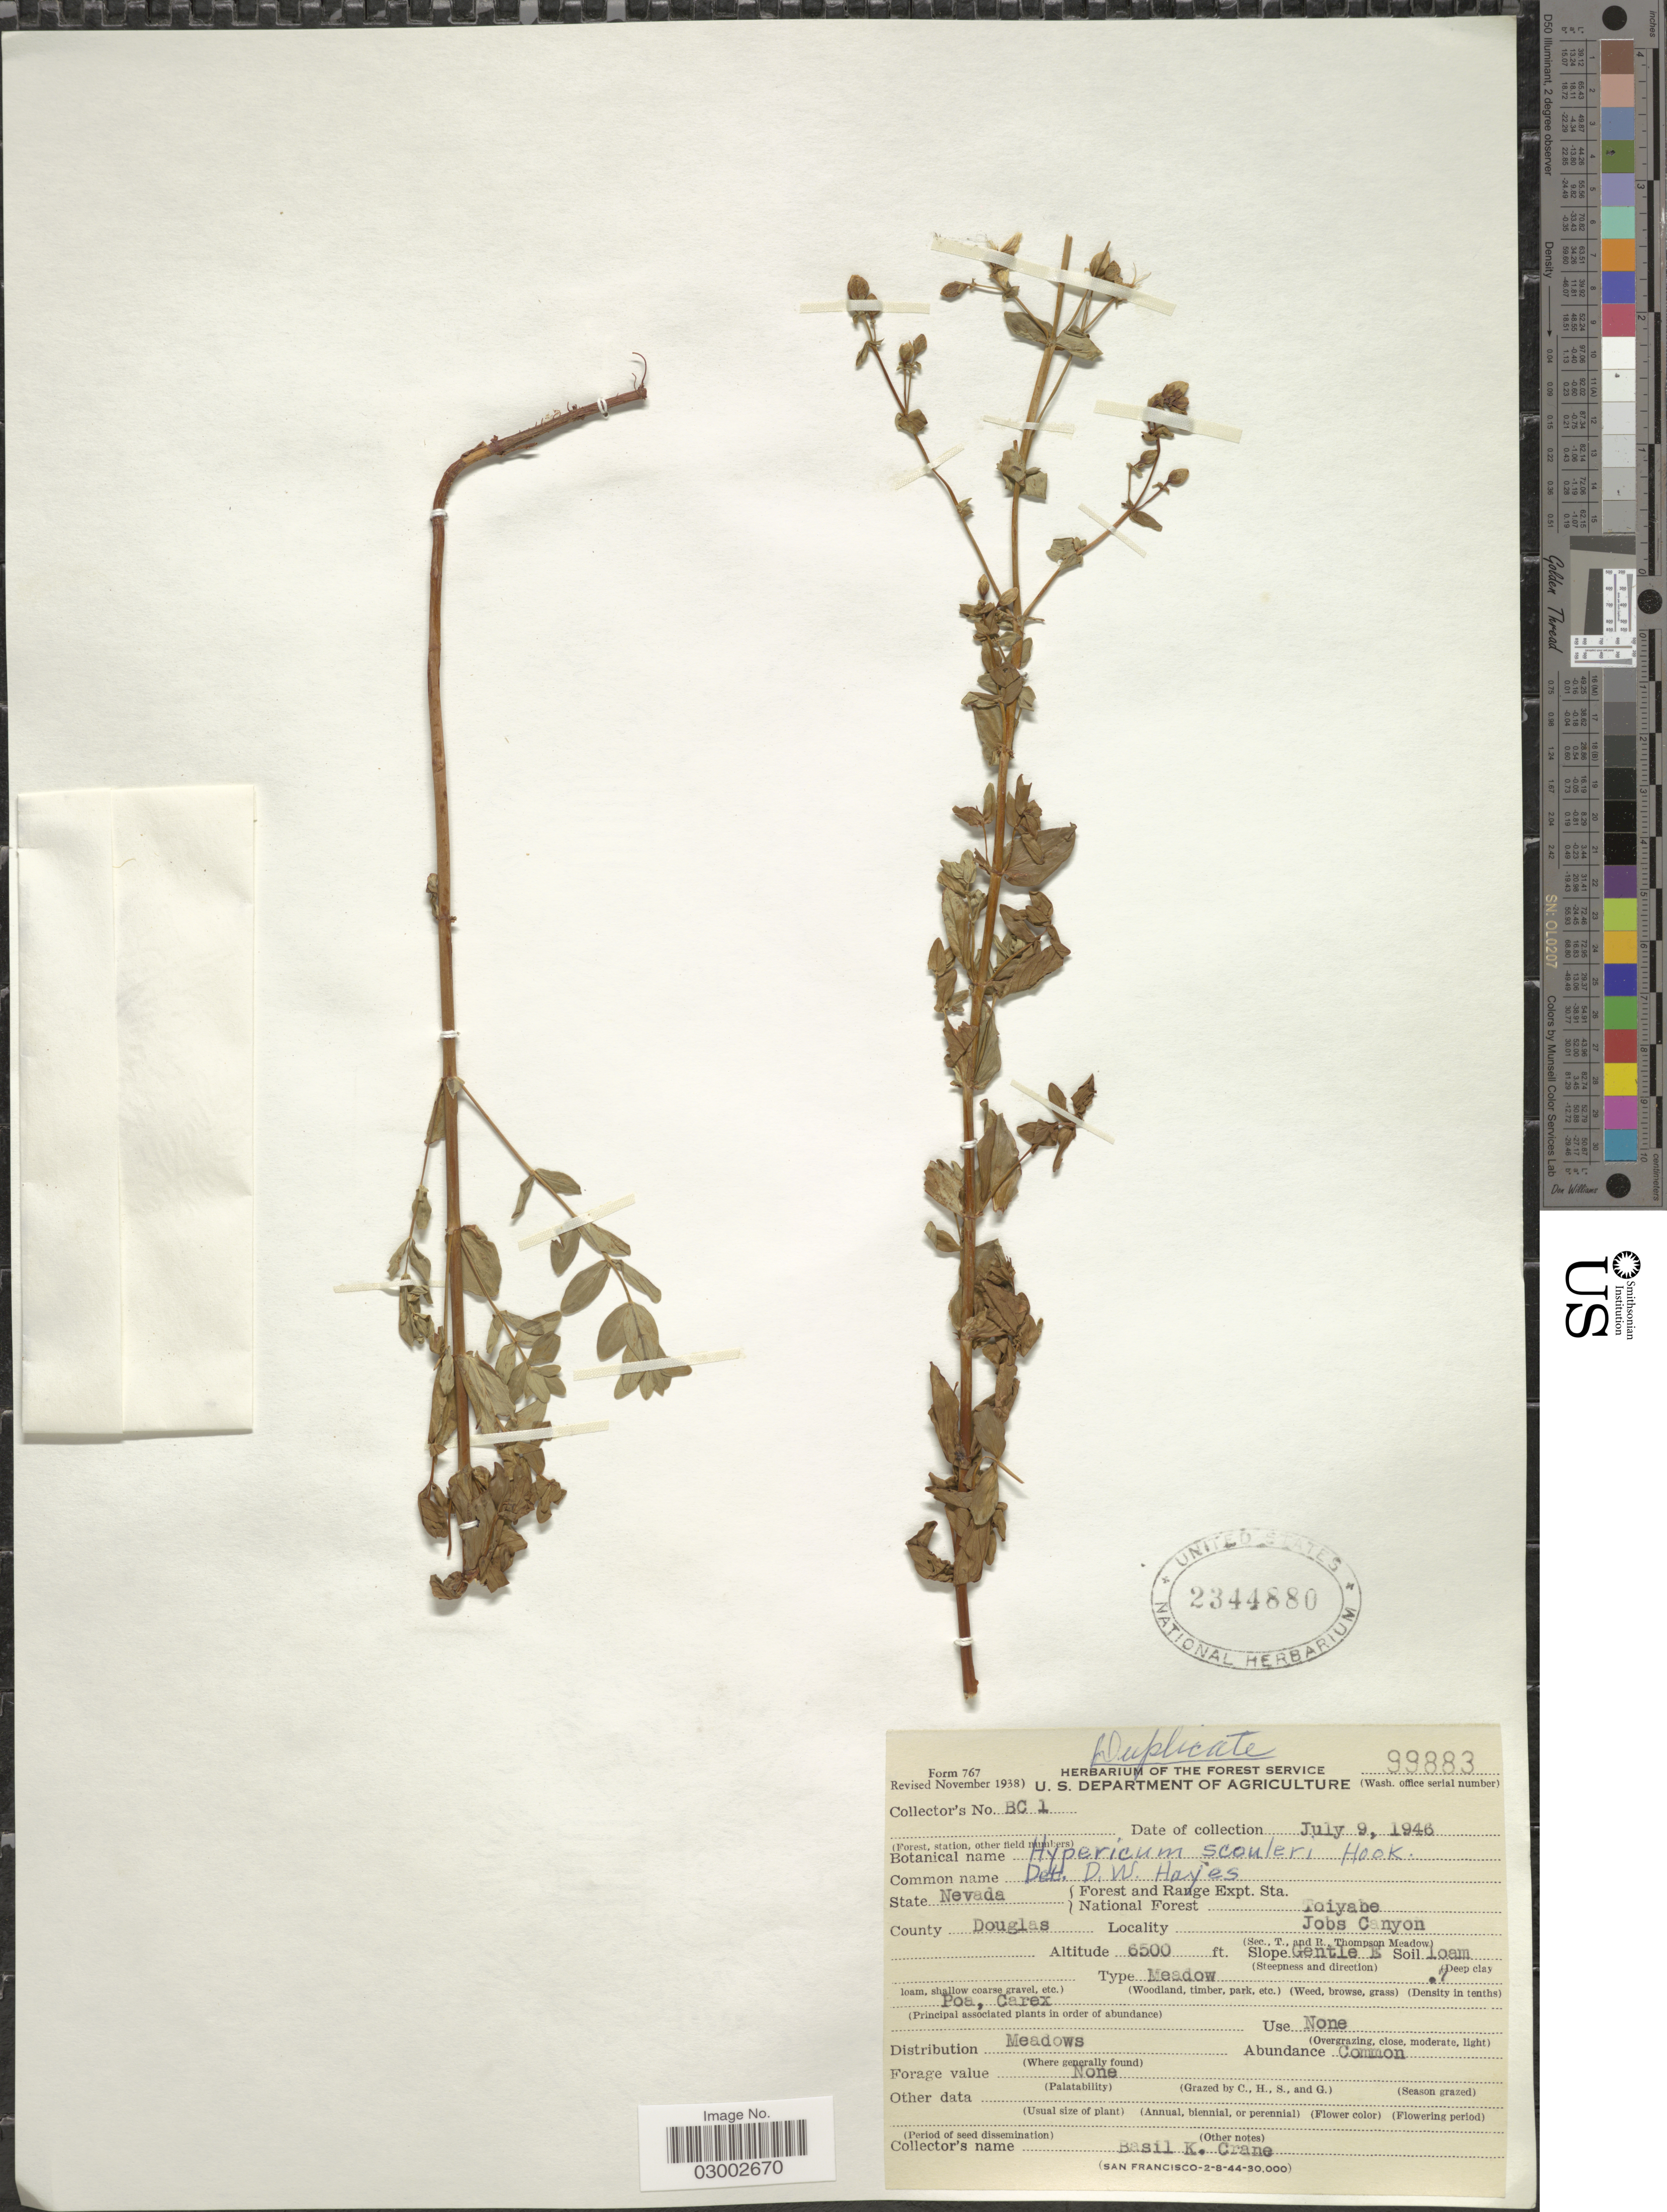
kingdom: Plantae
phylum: Tracheophyta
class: Magnoliopsida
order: Malpighiales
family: Hypericaceae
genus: Hypericum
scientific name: Hypericum scouleri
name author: Hook.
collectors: B. Crane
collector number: BC 1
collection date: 1946-07-09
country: United States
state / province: Nevada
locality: Forest and Range Expt. Sta. National Forest Toiyabe. County: Douglas. Jobs Canyon (Sec., T., and R. Thompson Meadow). Slope Gentle E.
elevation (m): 1981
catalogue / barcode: US 2344880